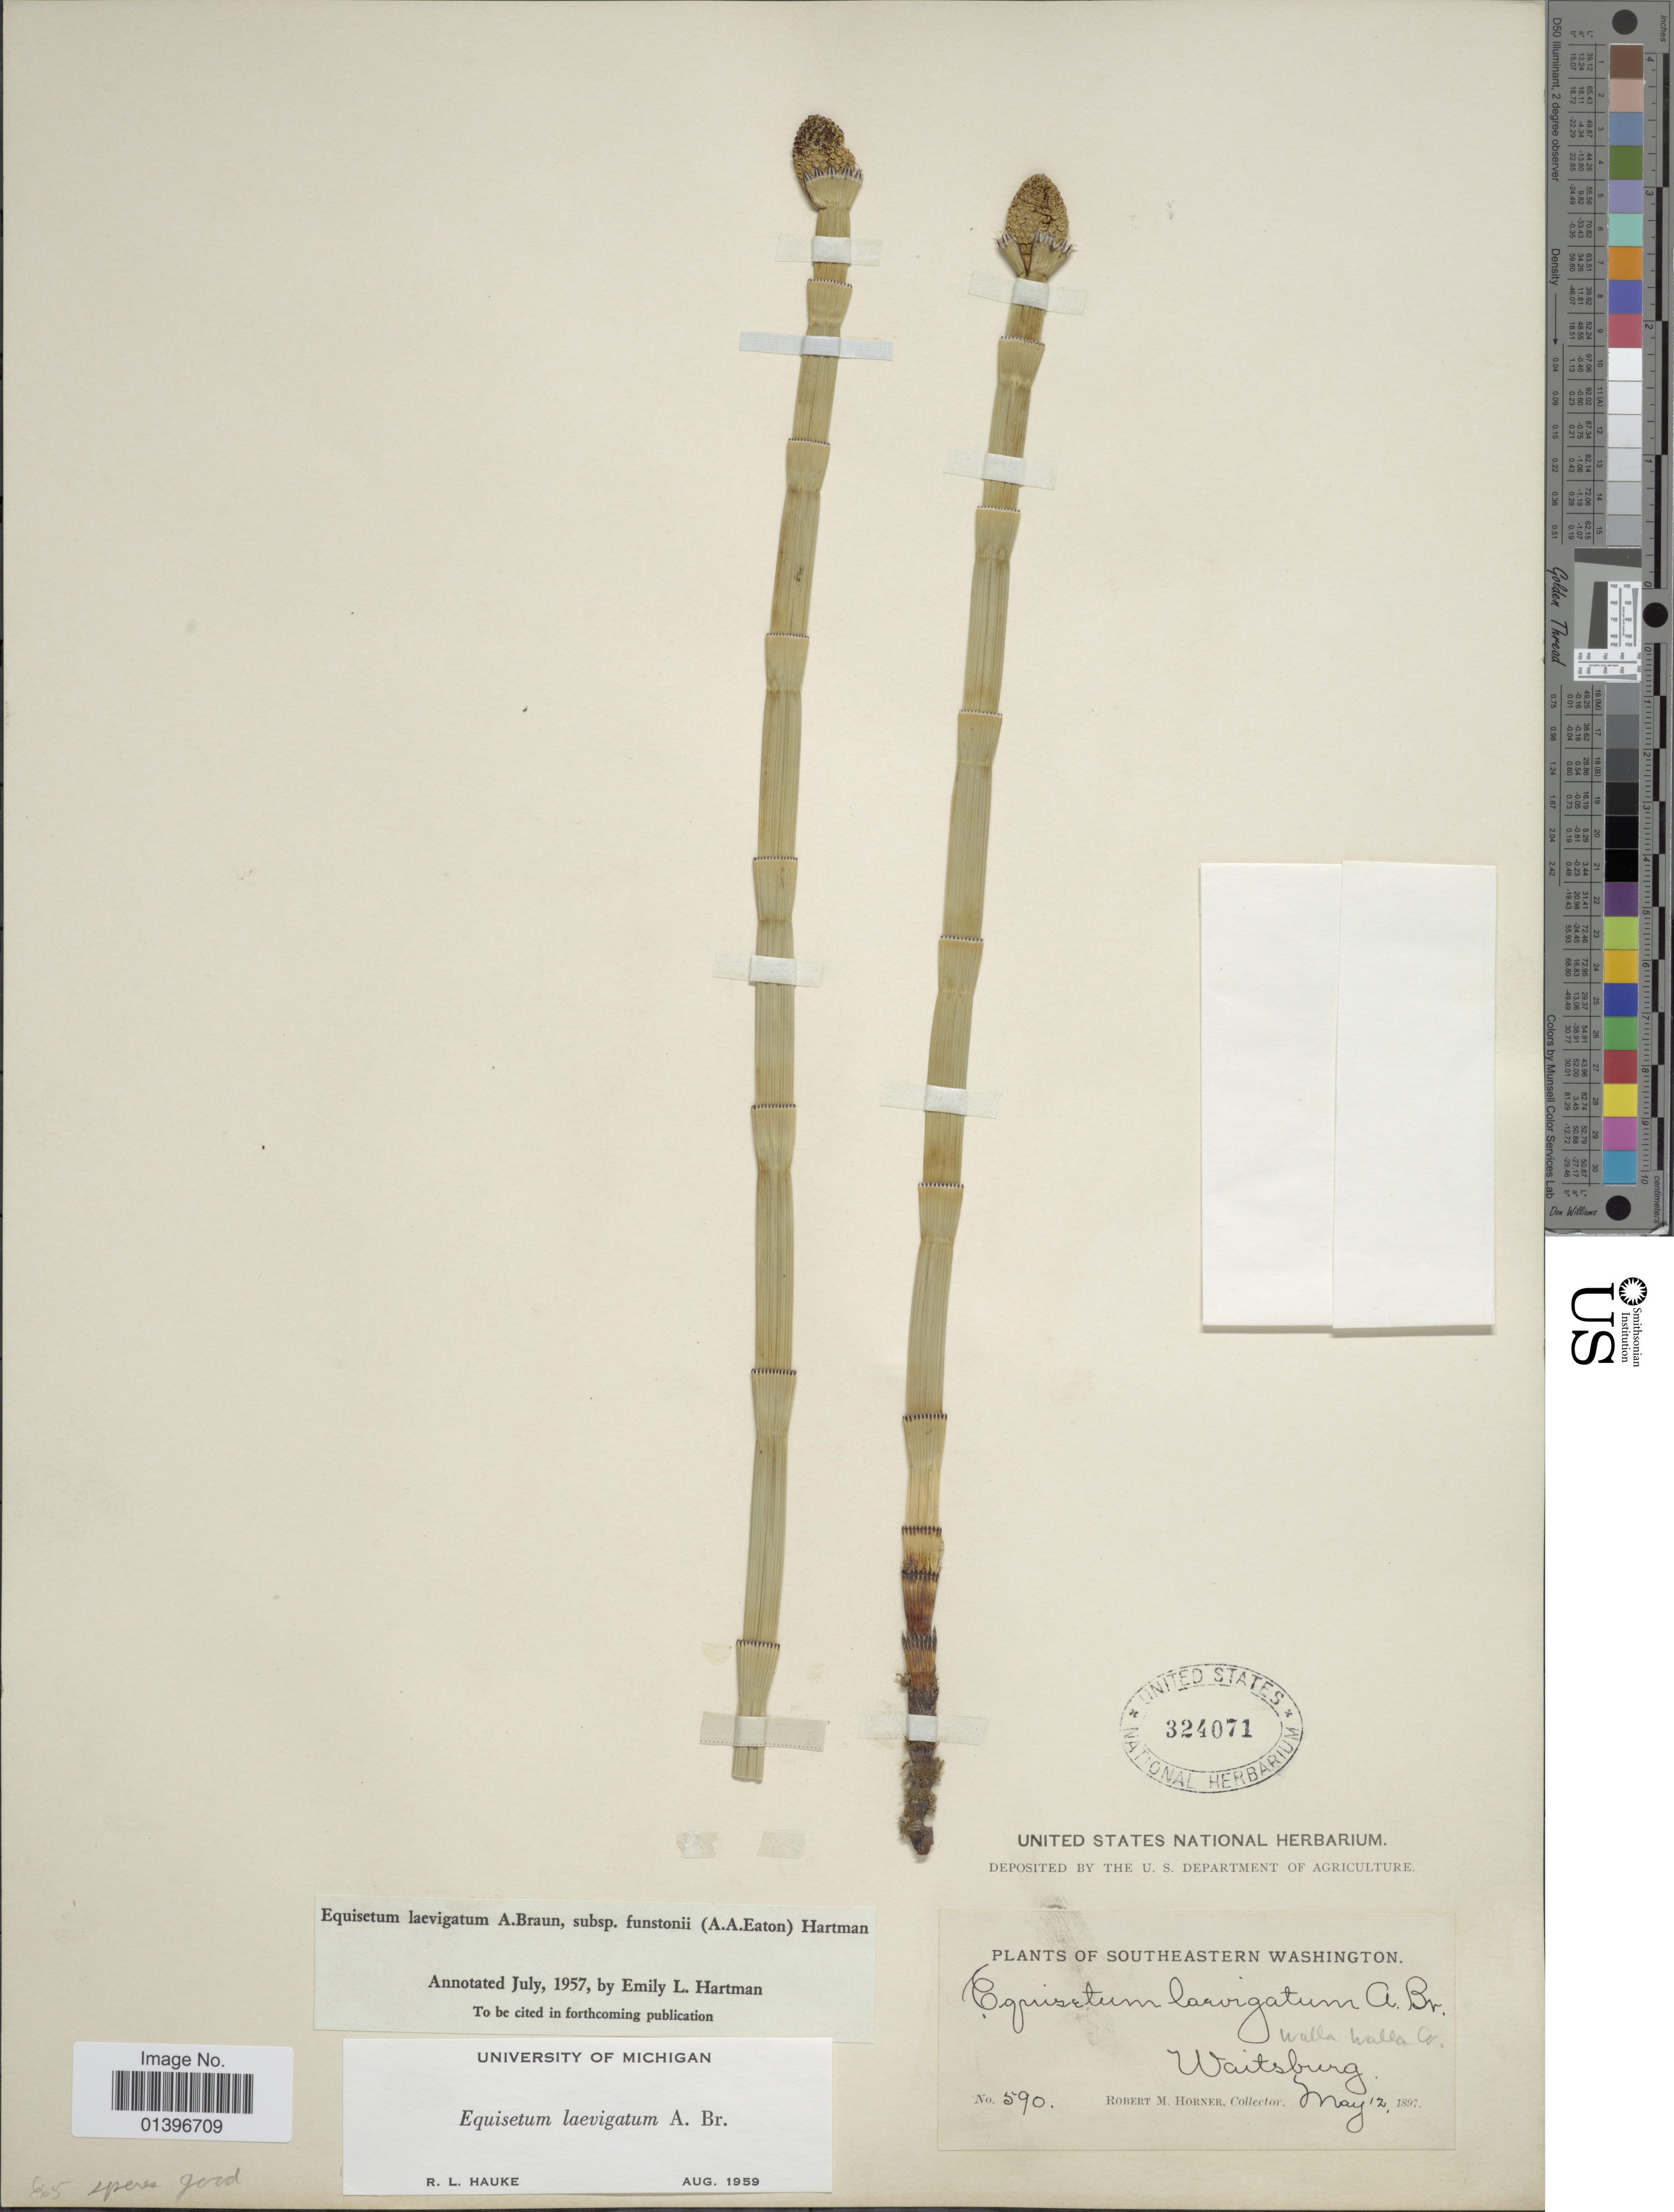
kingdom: Plantae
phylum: Tracheophyta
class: Polypodiopsida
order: Equisetales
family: Equisetaceae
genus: Equisetum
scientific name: Equisetum laevigatum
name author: A. Braun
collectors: R. Horner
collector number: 590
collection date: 1897-05-12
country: United States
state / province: Washington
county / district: Walla Walla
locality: Southeastern Washington. Walla Walla Co. Waitsburg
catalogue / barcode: US 324071